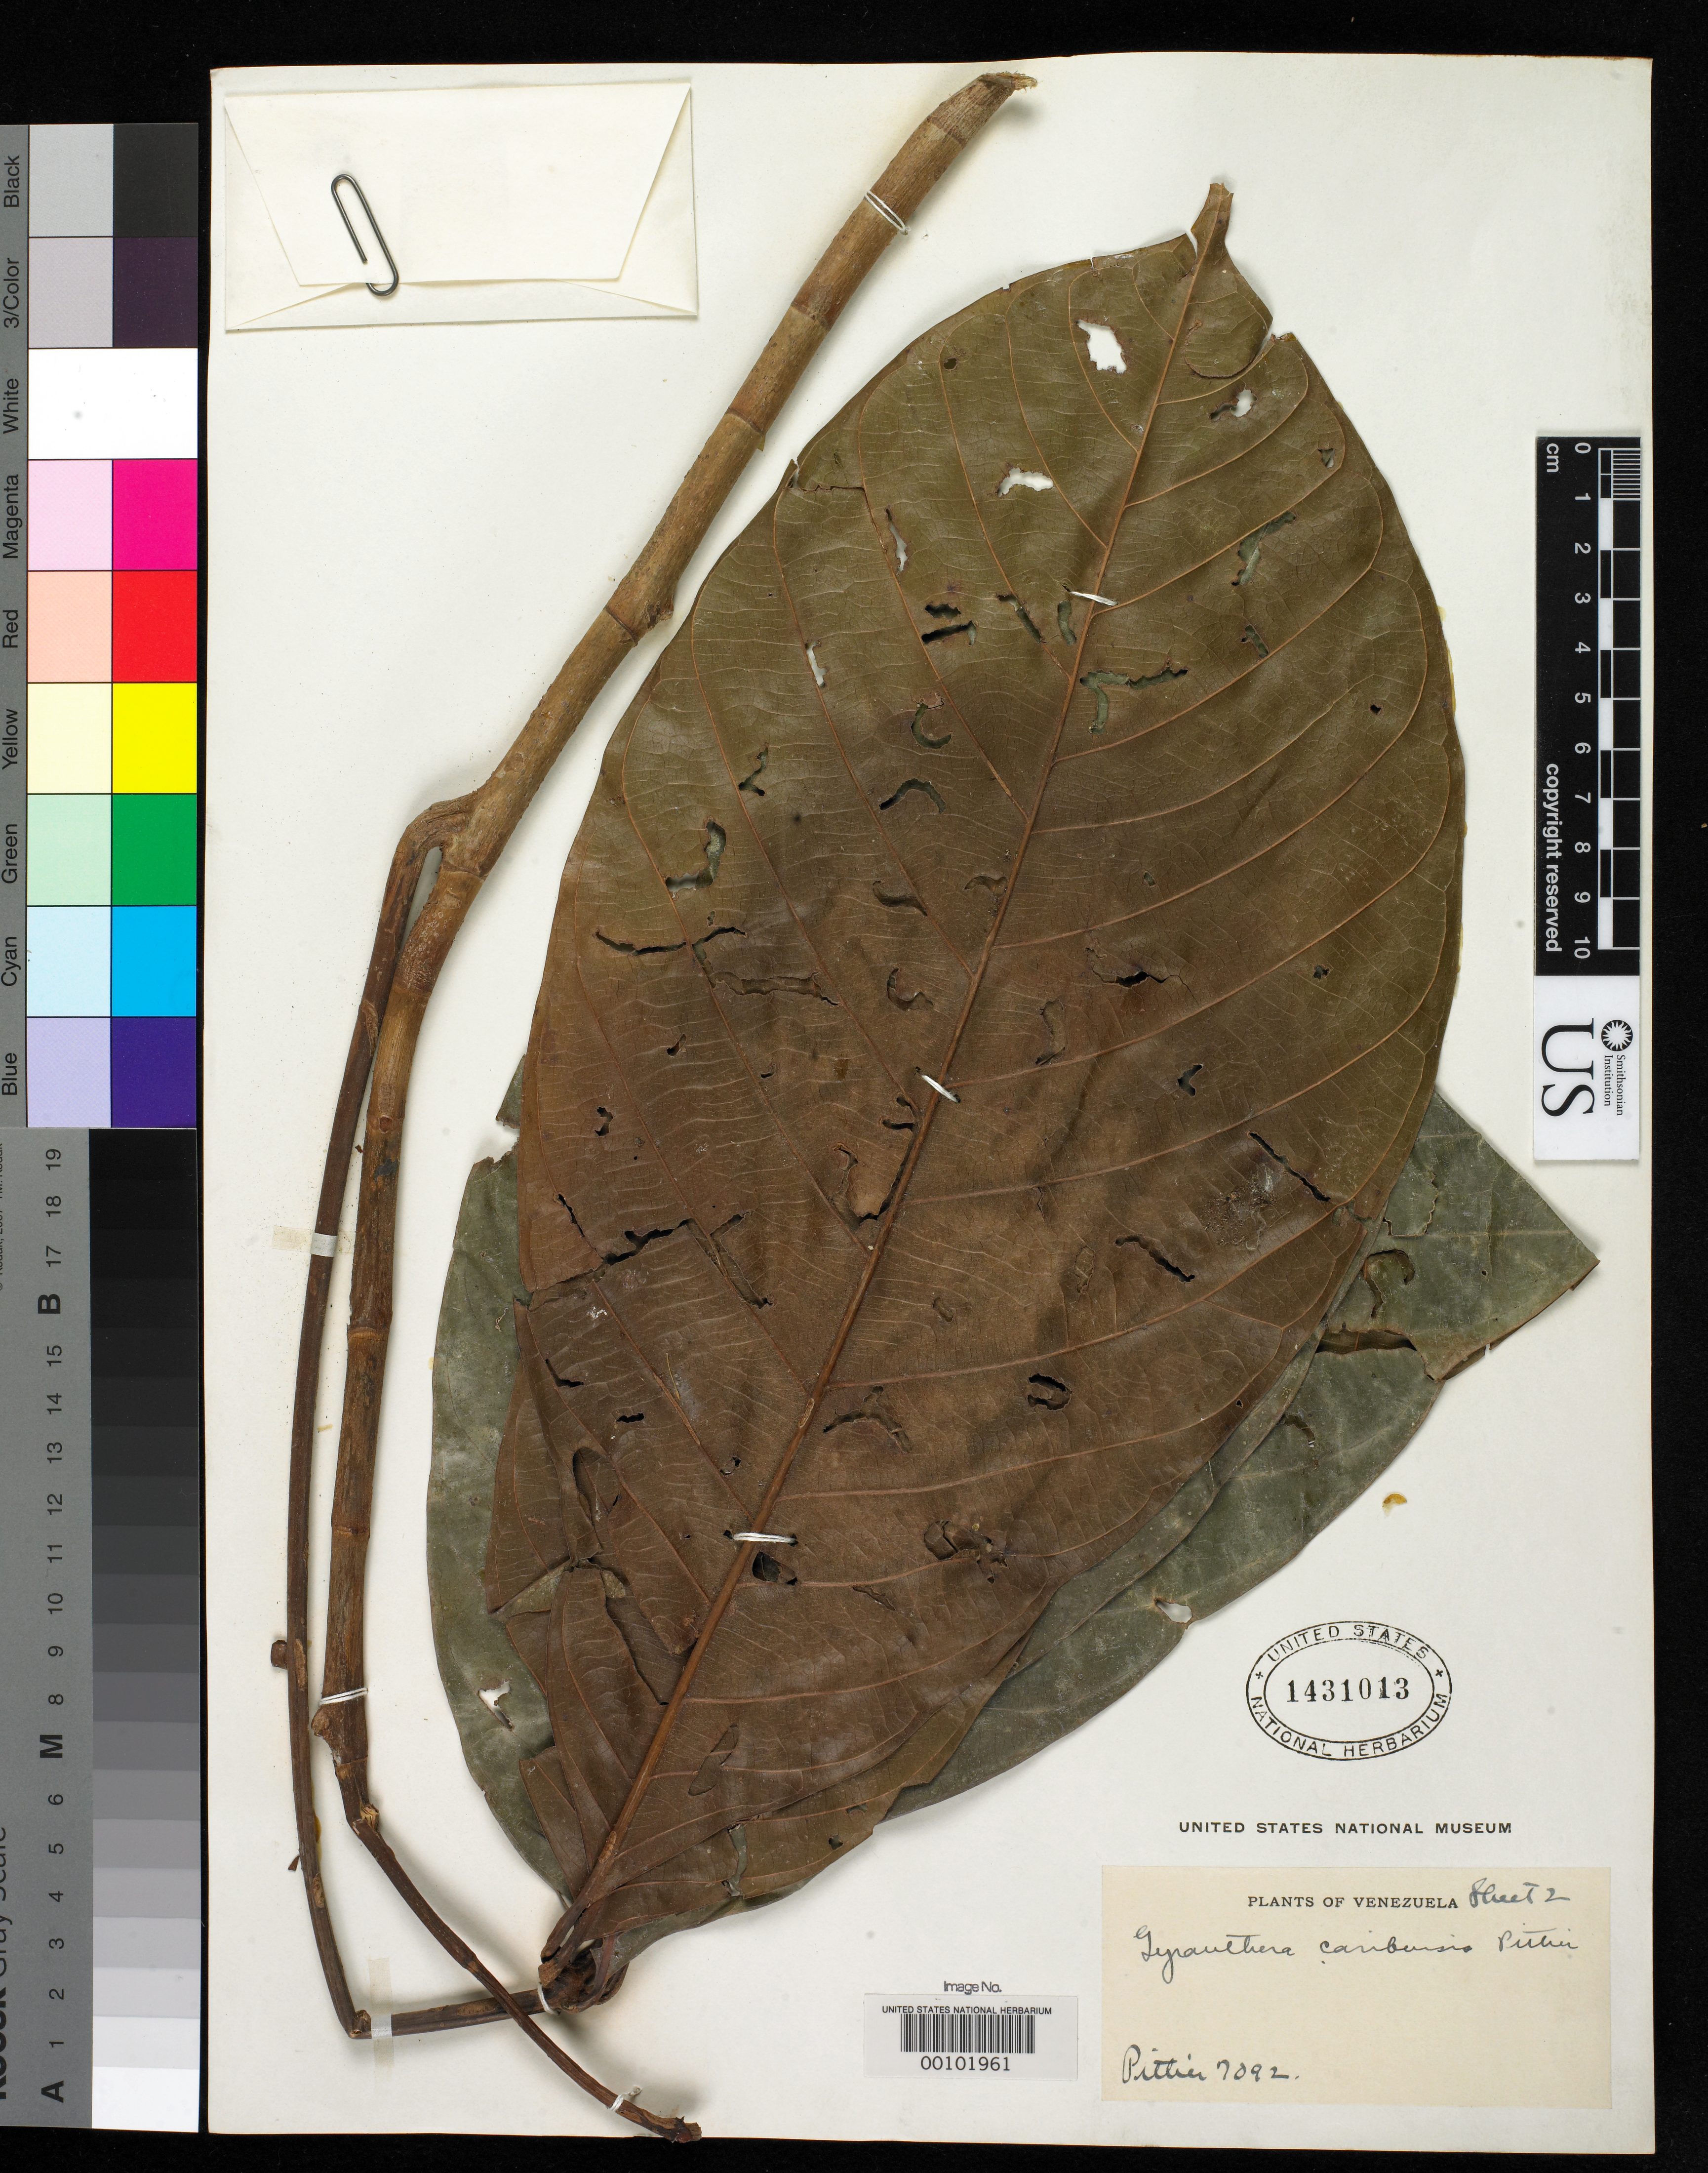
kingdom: Plantae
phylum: Tracheophyta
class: Magnoliopsida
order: Malvales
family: Malvaceae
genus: Gyranthera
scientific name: Gyranthera caribensis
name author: Pittier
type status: Isosyntype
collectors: H. F. Pittier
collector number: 7092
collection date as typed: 07 Apr 1917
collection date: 1917-04-07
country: Venezuela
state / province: Miranda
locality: Cardenas, Valle de Siquire.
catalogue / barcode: US 1431013